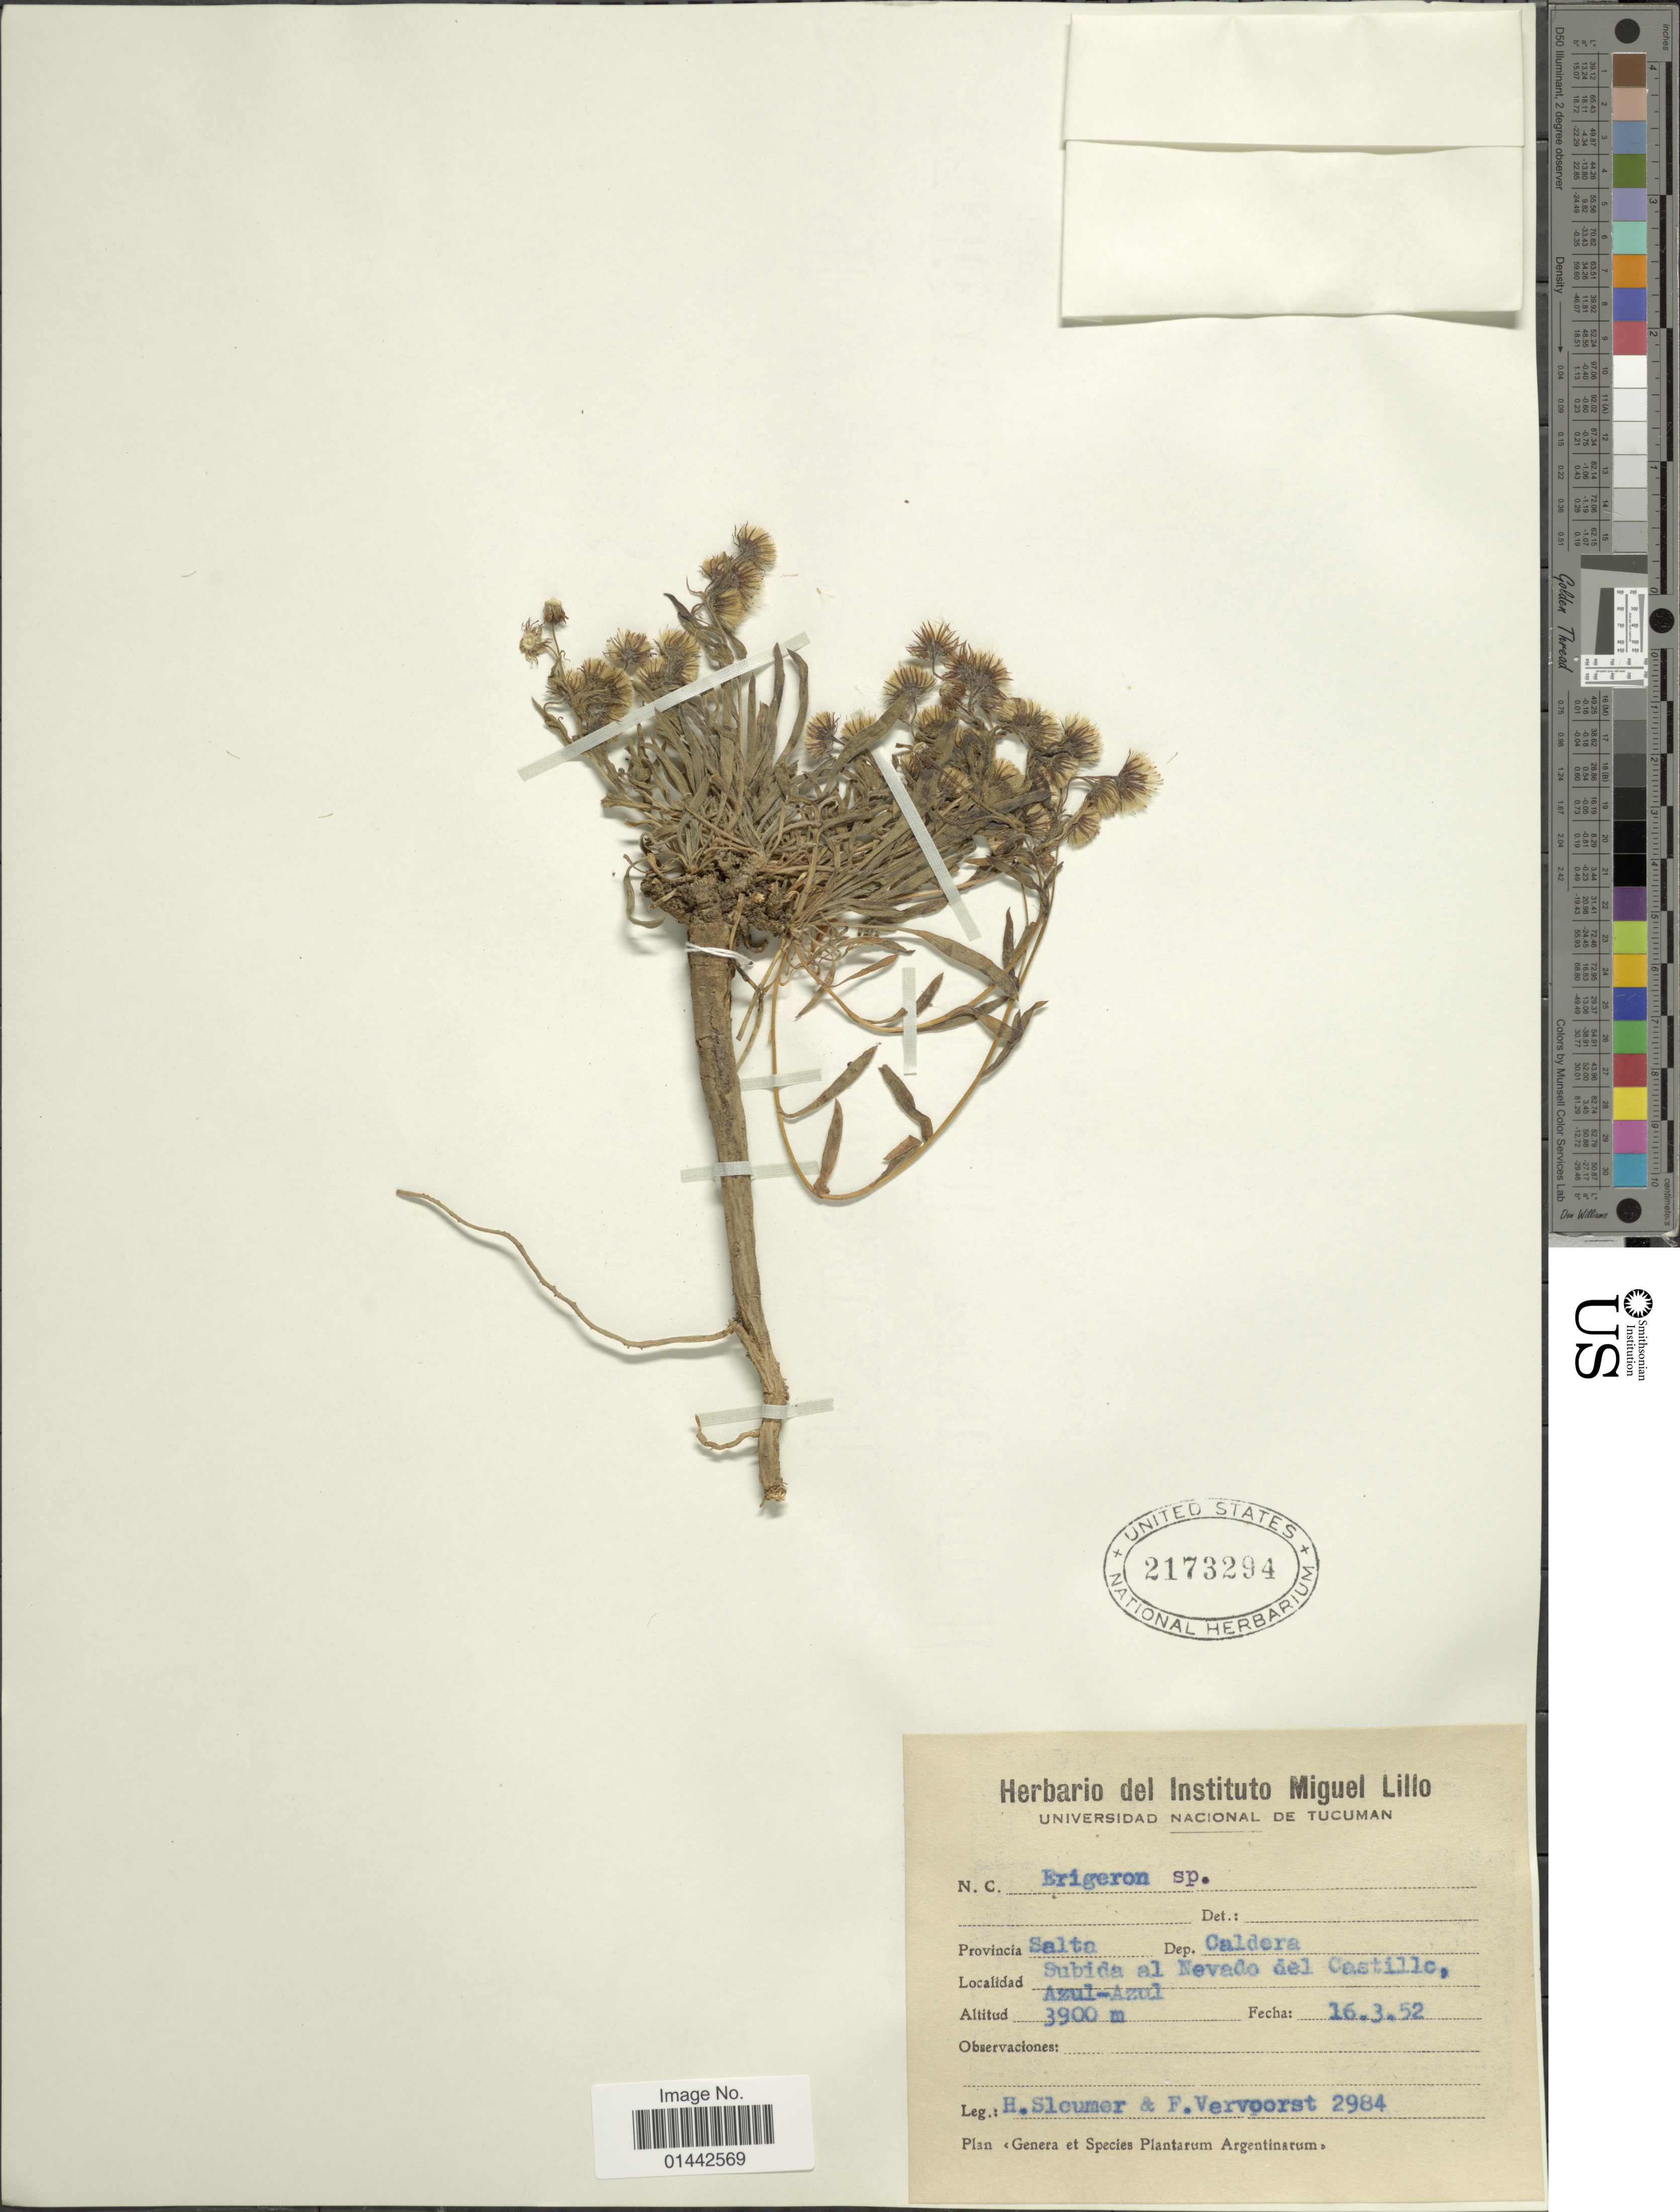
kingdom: Plantae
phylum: Tracheophyta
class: Magnoliopsida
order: Asterales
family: Asteraceae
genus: Erigeron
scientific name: Erigeron sp.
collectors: H. O. Sleumer & F. Vervoorst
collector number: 2984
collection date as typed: Transcribed d/m/y: 16/3/52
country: Argentina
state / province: Salta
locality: Dep. Caldera, Subida al Nevado del Castillo, Azul-Azul.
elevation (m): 3900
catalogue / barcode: US 2173294